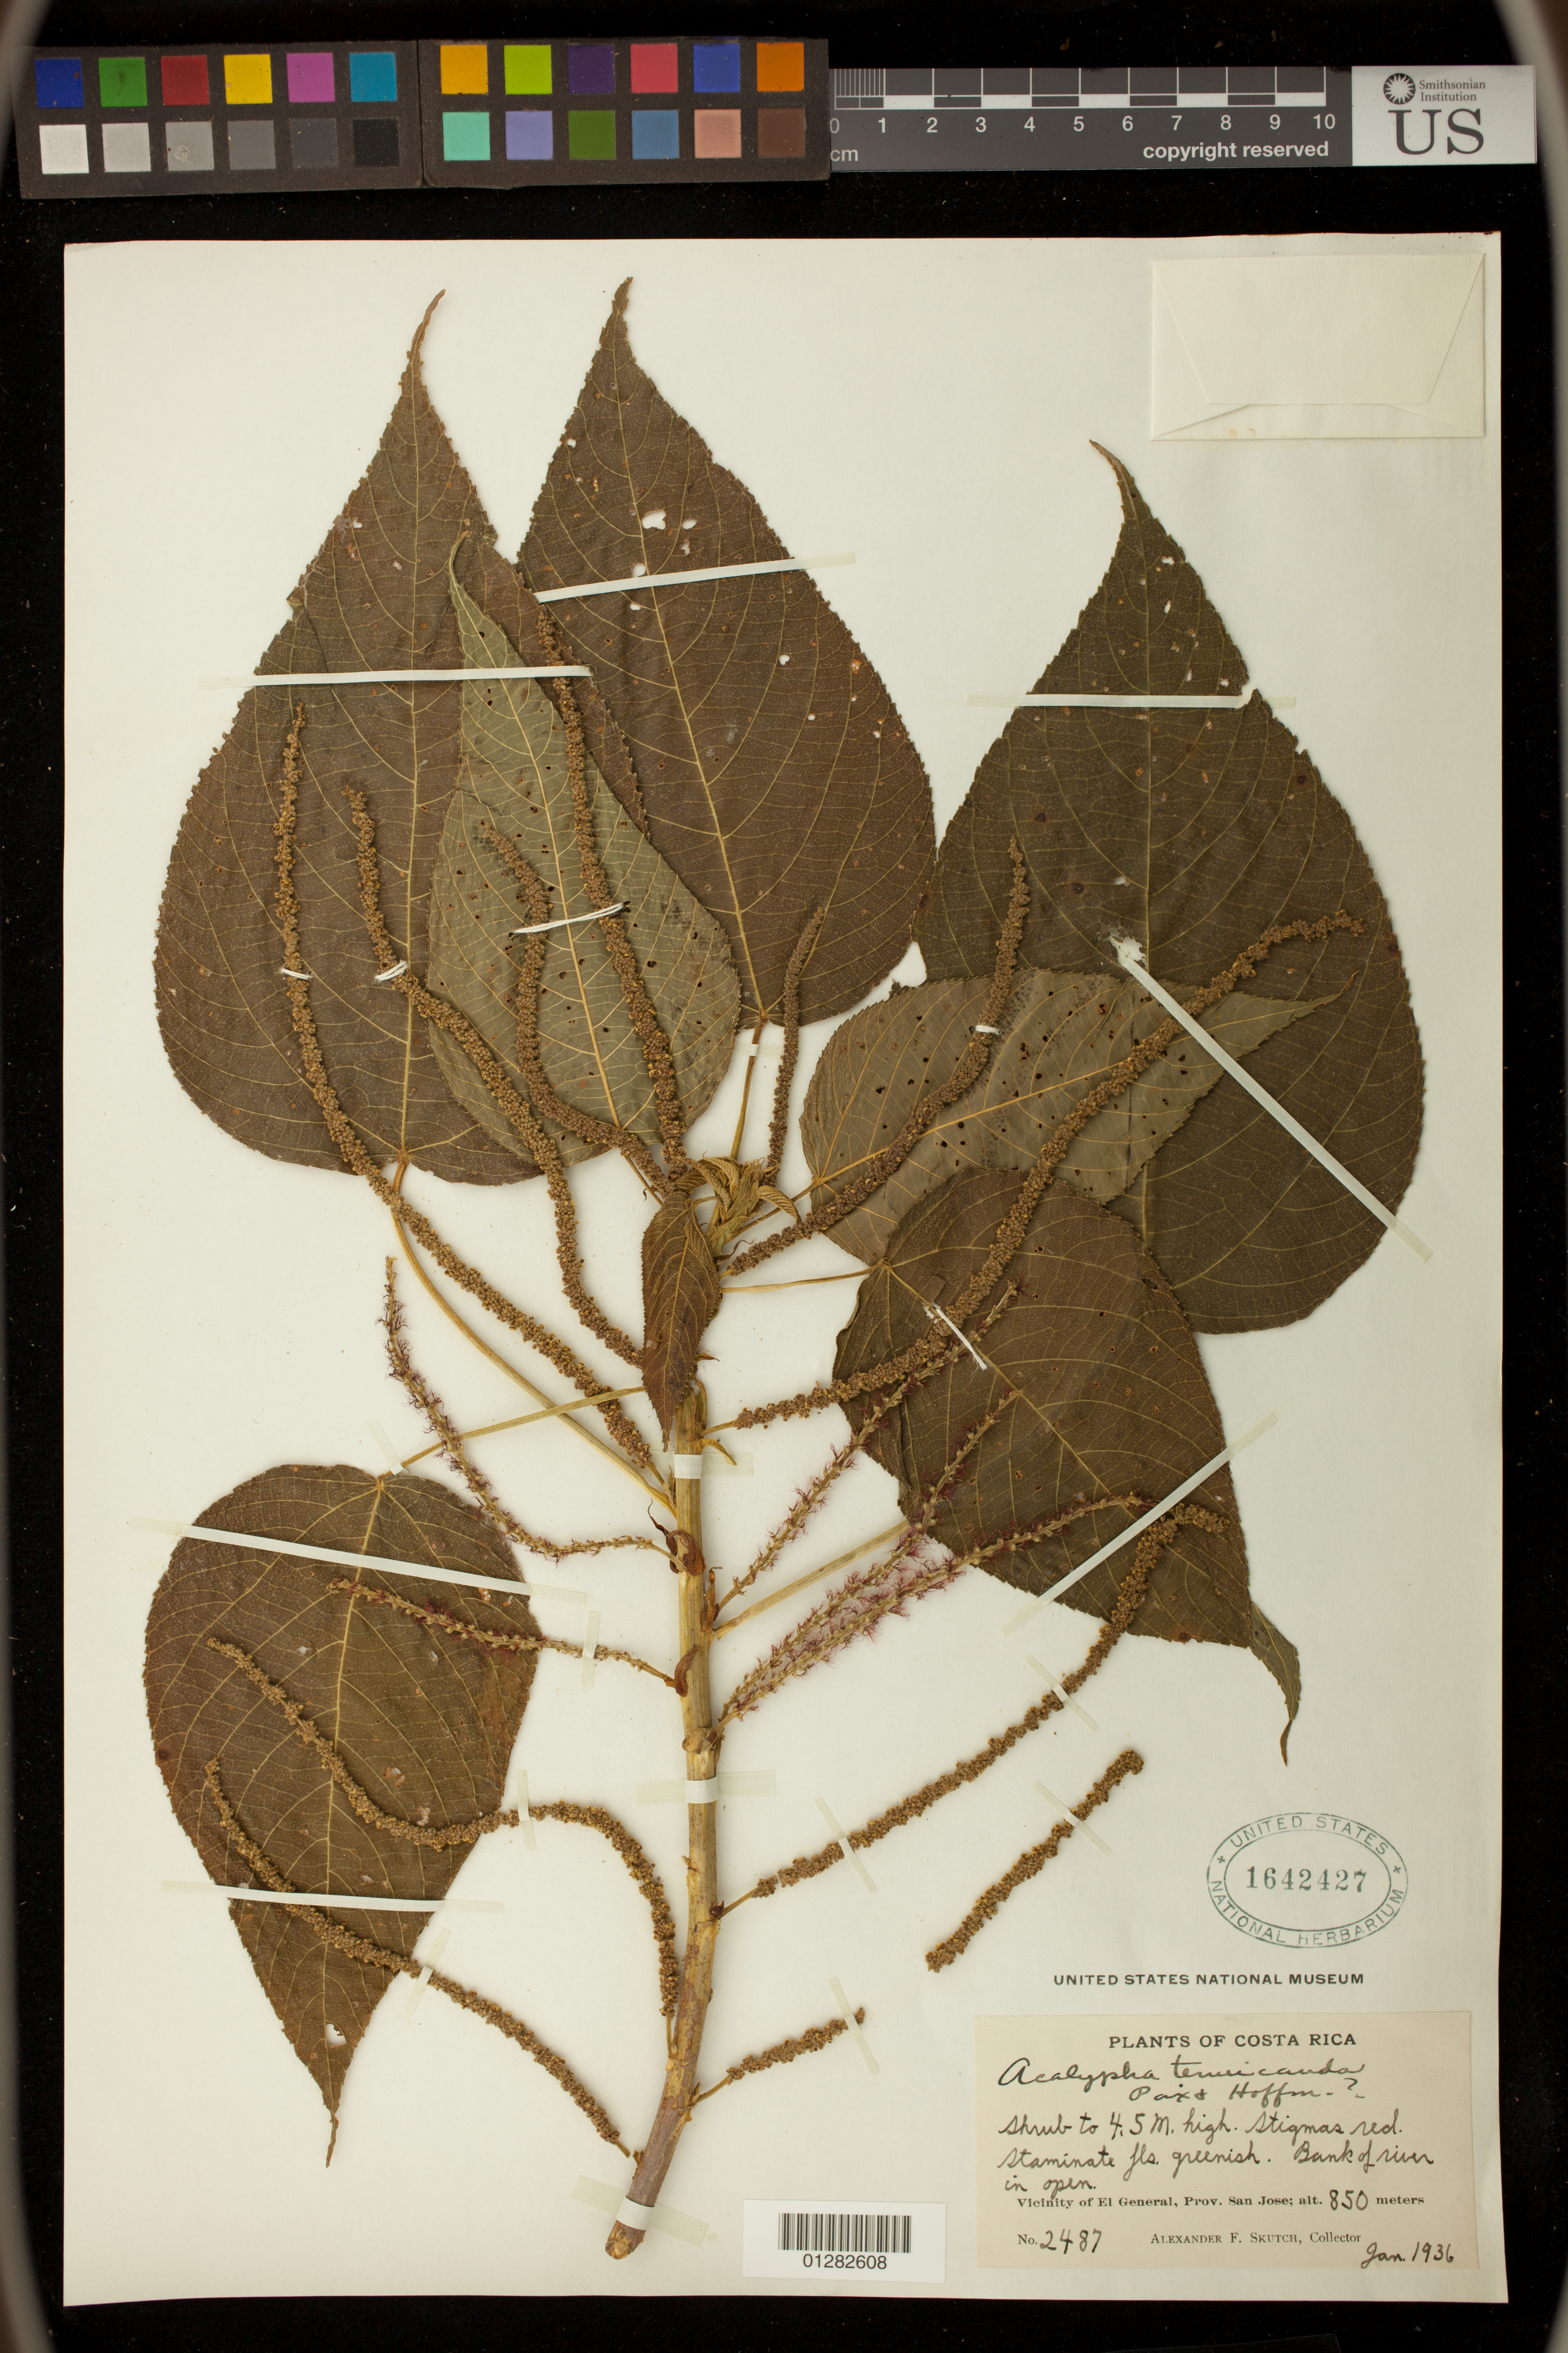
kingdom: Plantae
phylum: Tracheophyta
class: Magnoliopsida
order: Malpighiales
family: Euphorbiaceae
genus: Acalypha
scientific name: Acalypha tenuicauda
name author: Pax & K. Hoffm. in Engl.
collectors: C. C. Parry & E. Palmer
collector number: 2487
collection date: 1936-01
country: Costa Rica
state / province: San Jose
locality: Vicinity of El General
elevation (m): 850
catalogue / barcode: US 1642427